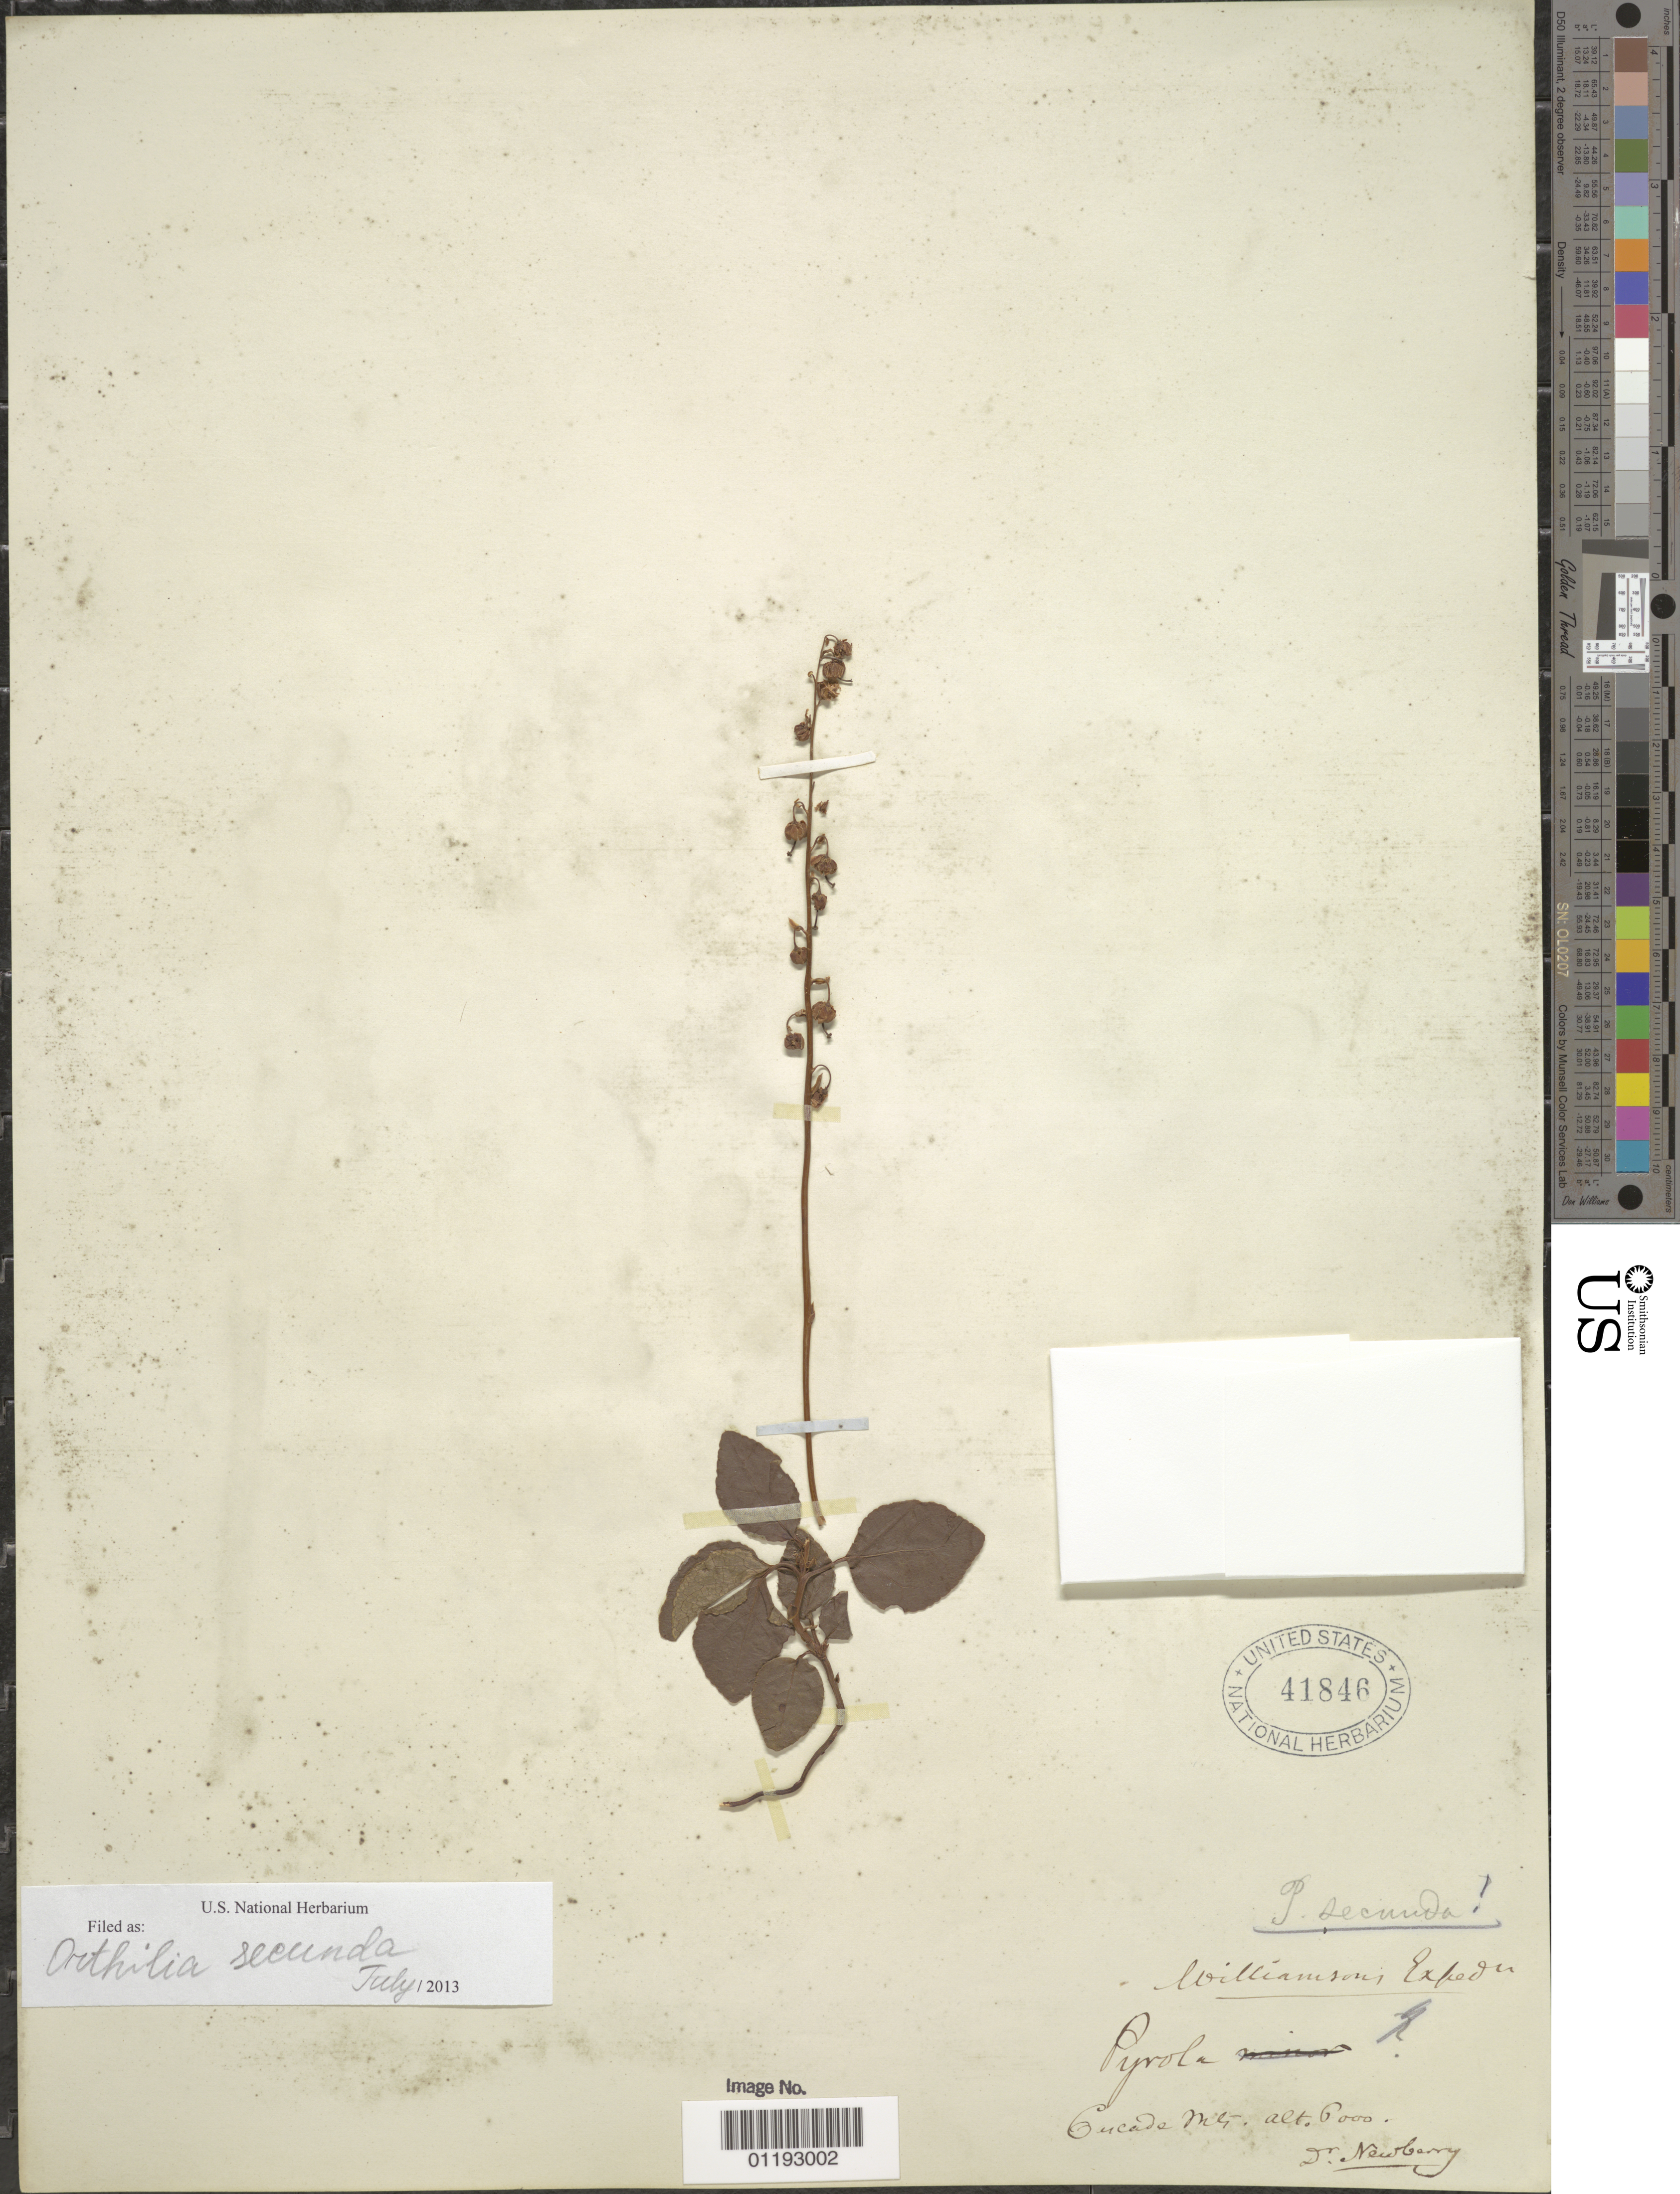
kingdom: Plantae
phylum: Tracheophyta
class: Magnoliopsida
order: Ericales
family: Ericaceae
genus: Orthilia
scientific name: Orthilia secunda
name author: (L.) House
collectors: J. S. Newberry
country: United States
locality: Cascade Mts.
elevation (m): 1829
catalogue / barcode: US 41846